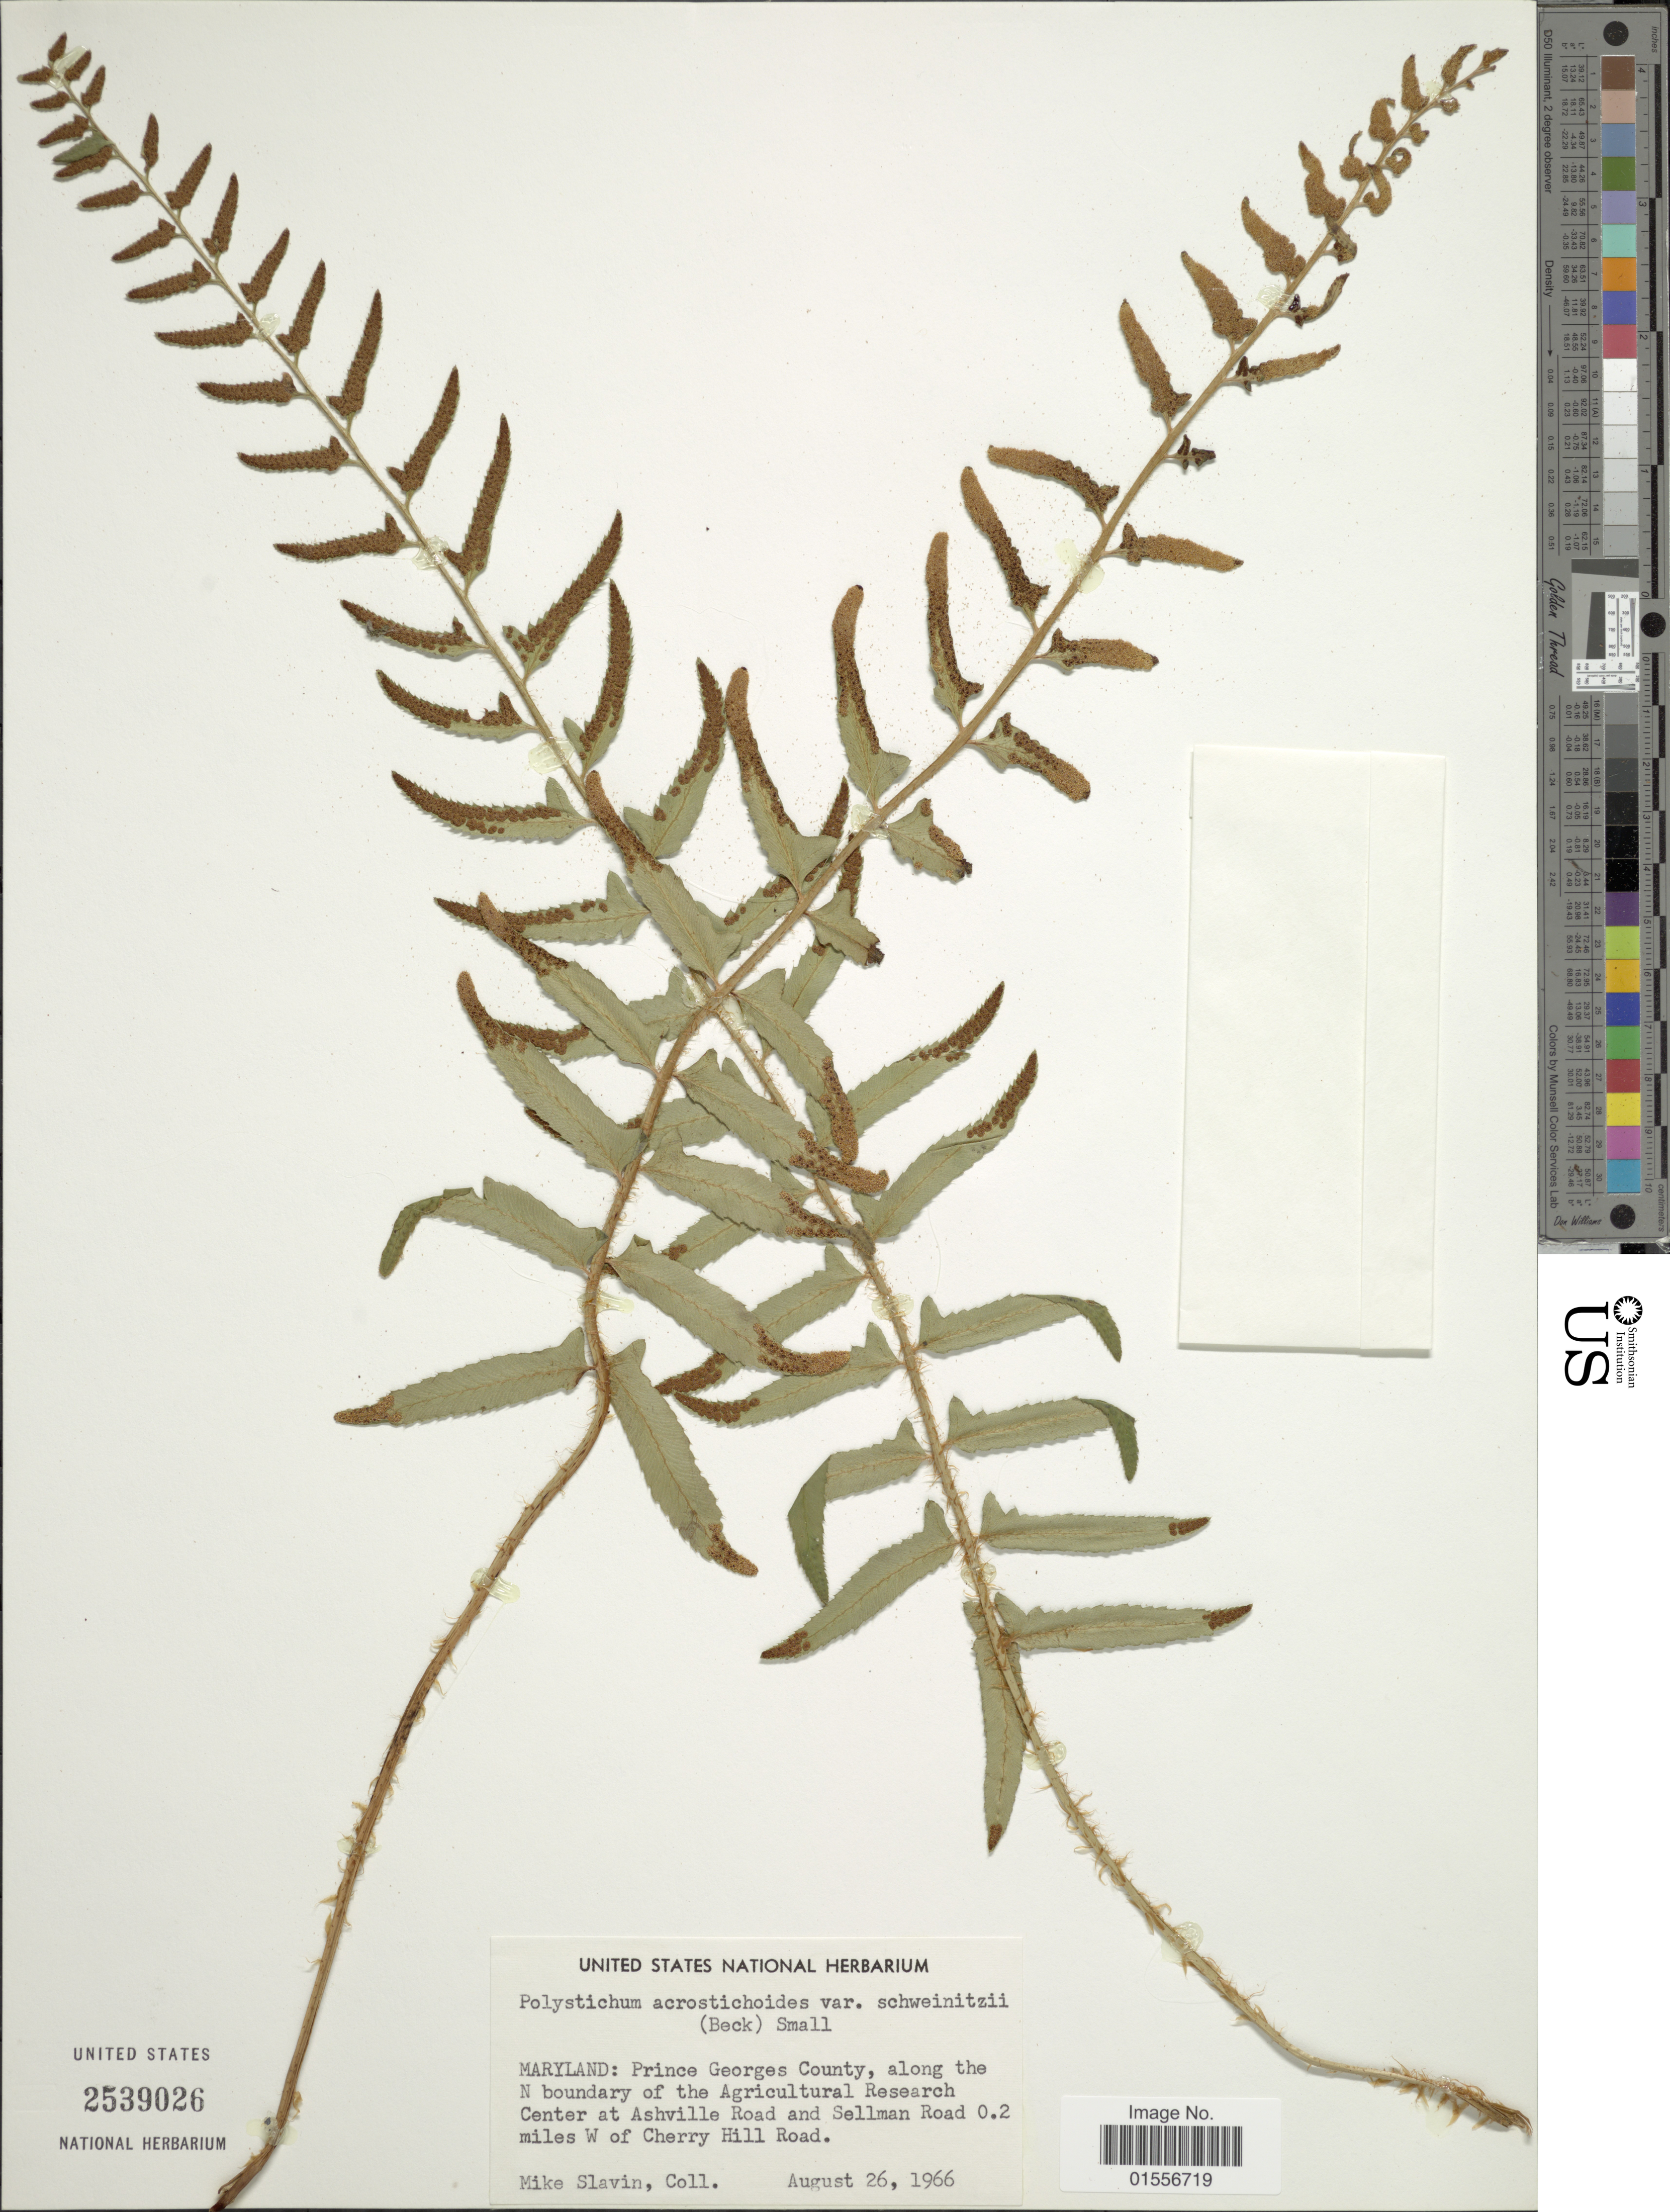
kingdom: Plantae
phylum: Tracheophyta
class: Polypodiopsida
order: Polypodiales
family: Dryopteridaceae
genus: Polystichum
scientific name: Polystichum acrostichoides var. incisum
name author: A. Gray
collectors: M. Slavin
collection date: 1966-08-26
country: United States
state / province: Maryland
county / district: Prince George's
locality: Prince Georges County, along the N boundary of the Agricultural Research Center at Ashville Road and Sellman Road 0.2 miles W of Cherry Hill Road.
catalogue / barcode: US 2539026